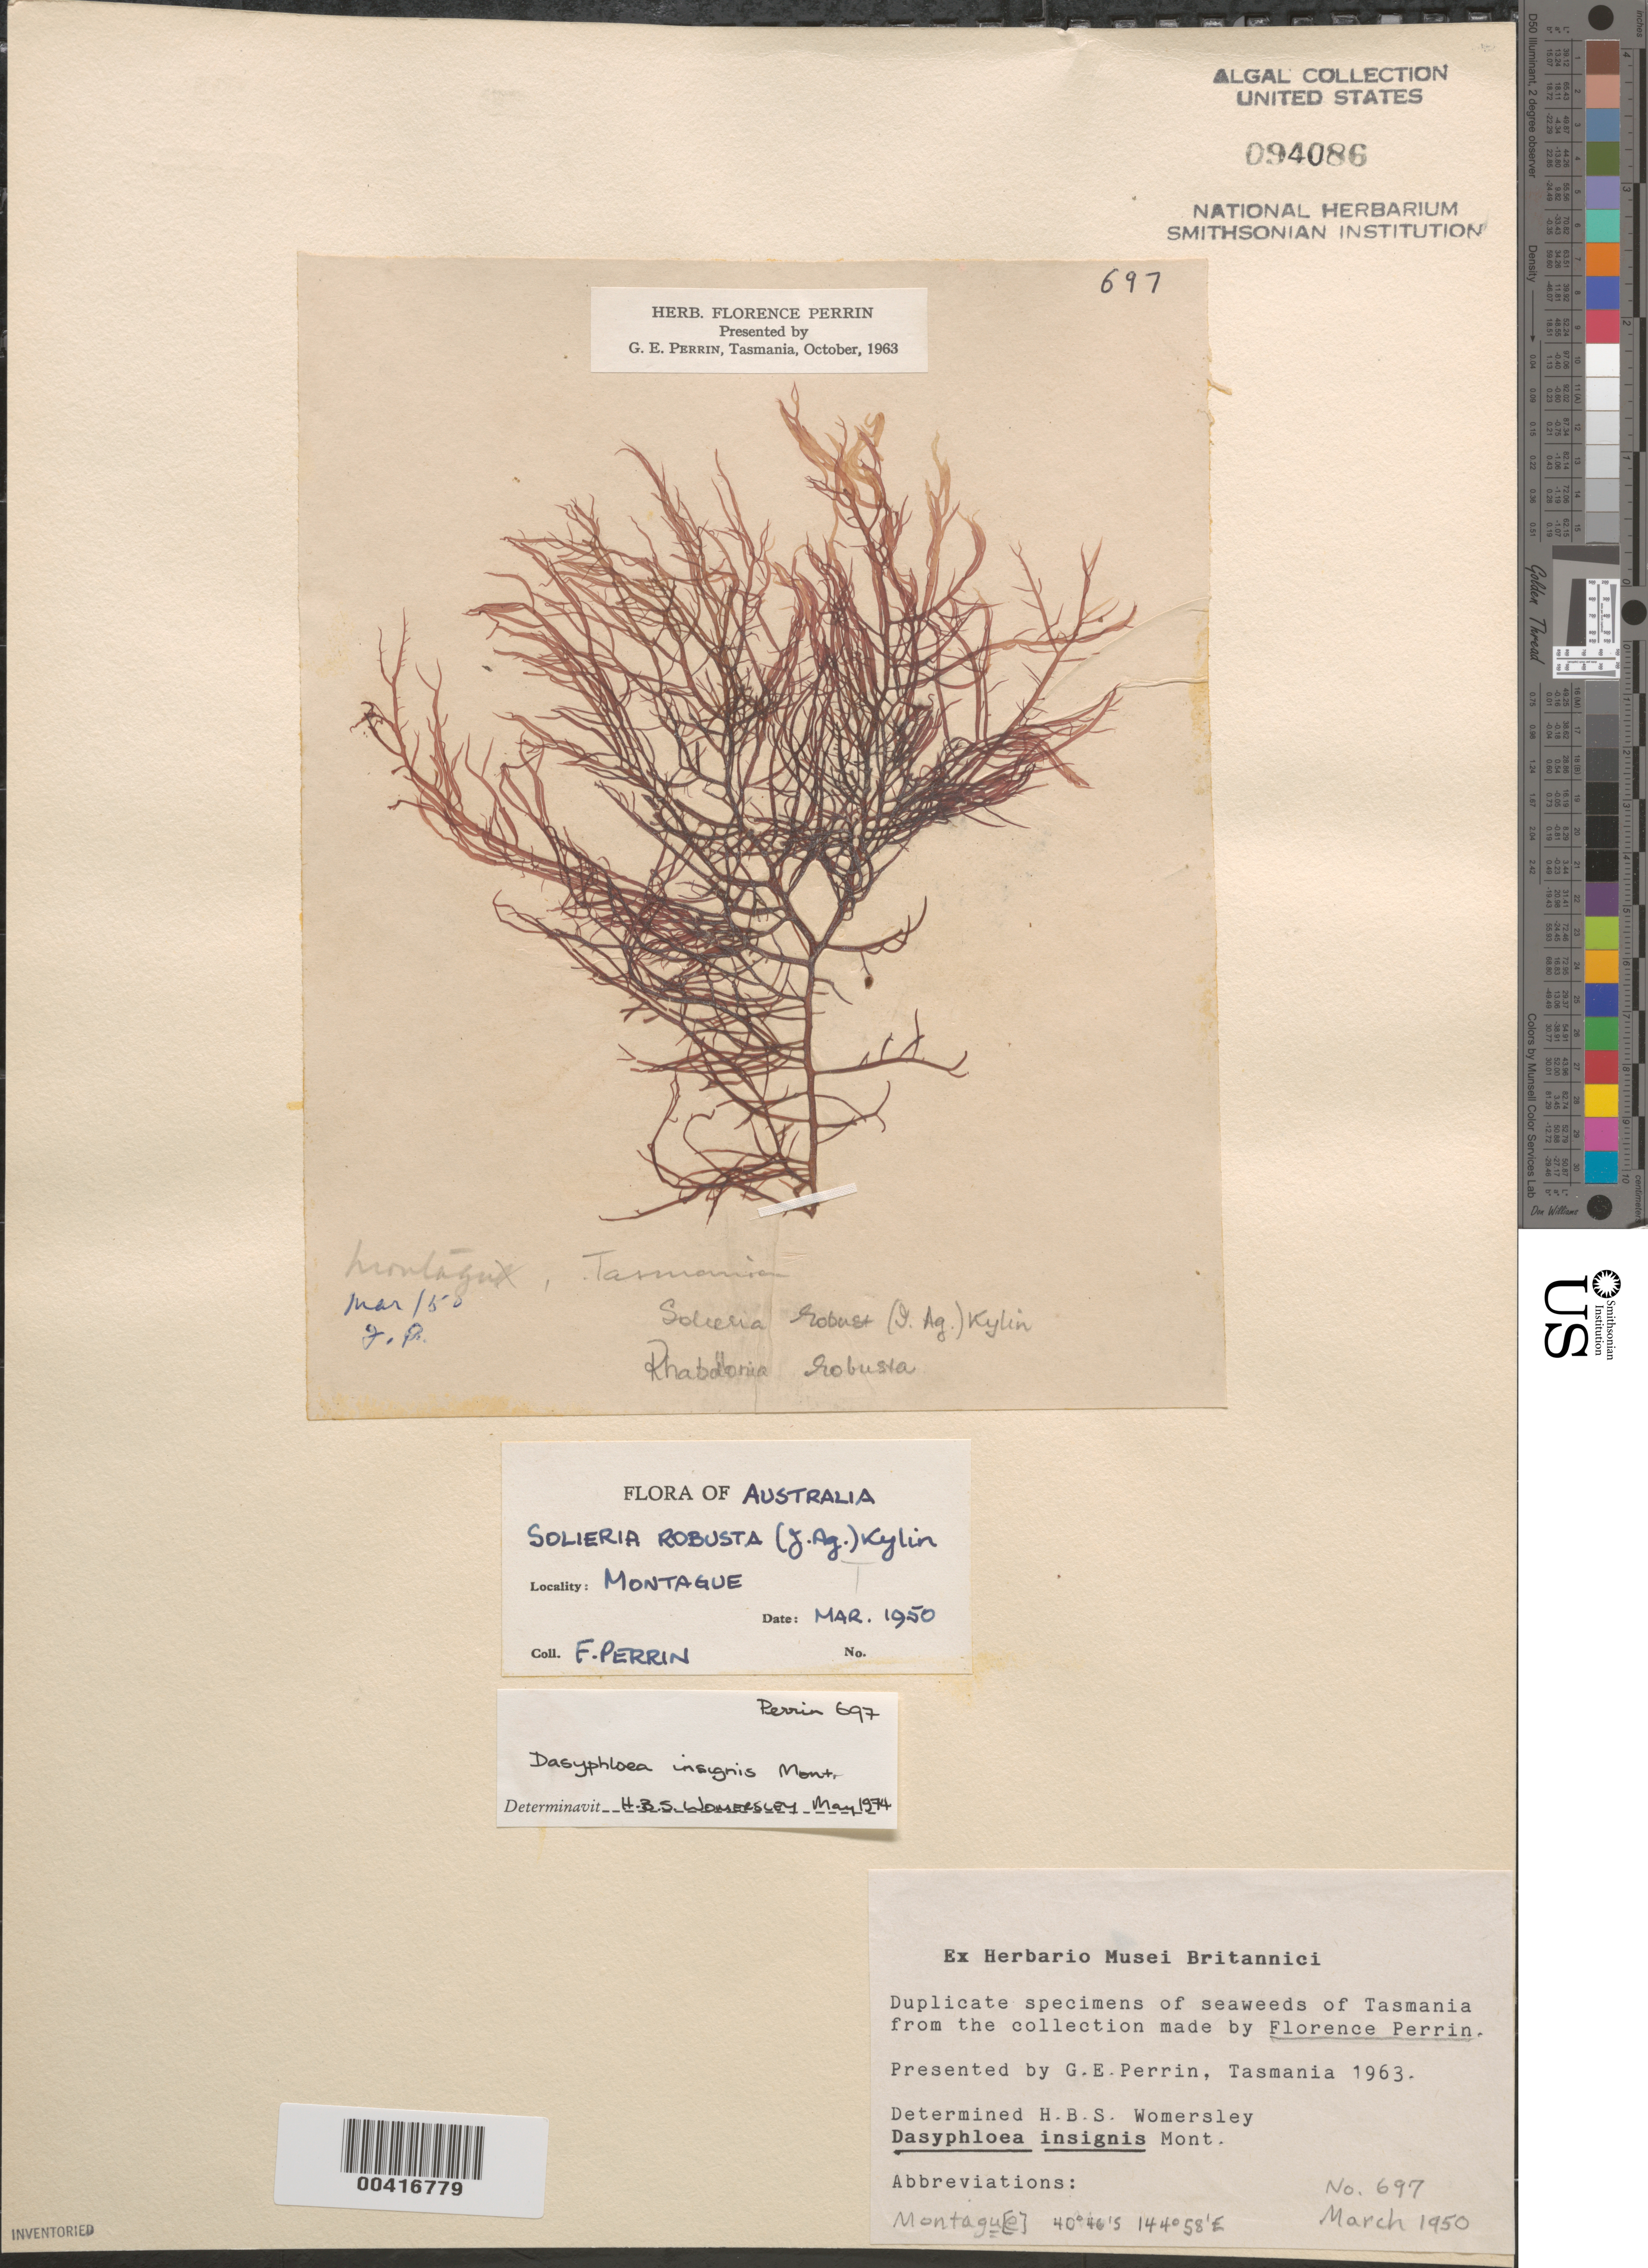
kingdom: Plantae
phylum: Rhodophyta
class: Florideophyceae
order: Gigartinales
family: Dumontiaceae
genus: Dasyphloea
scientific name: Dasyphloea insignis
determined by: Womersley, H. B. S.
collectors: F. Perrin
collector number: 697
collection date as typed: Mar 1950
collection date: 1950-03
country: Australia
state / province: Tasmania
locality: Montagu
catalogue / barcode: US 94086